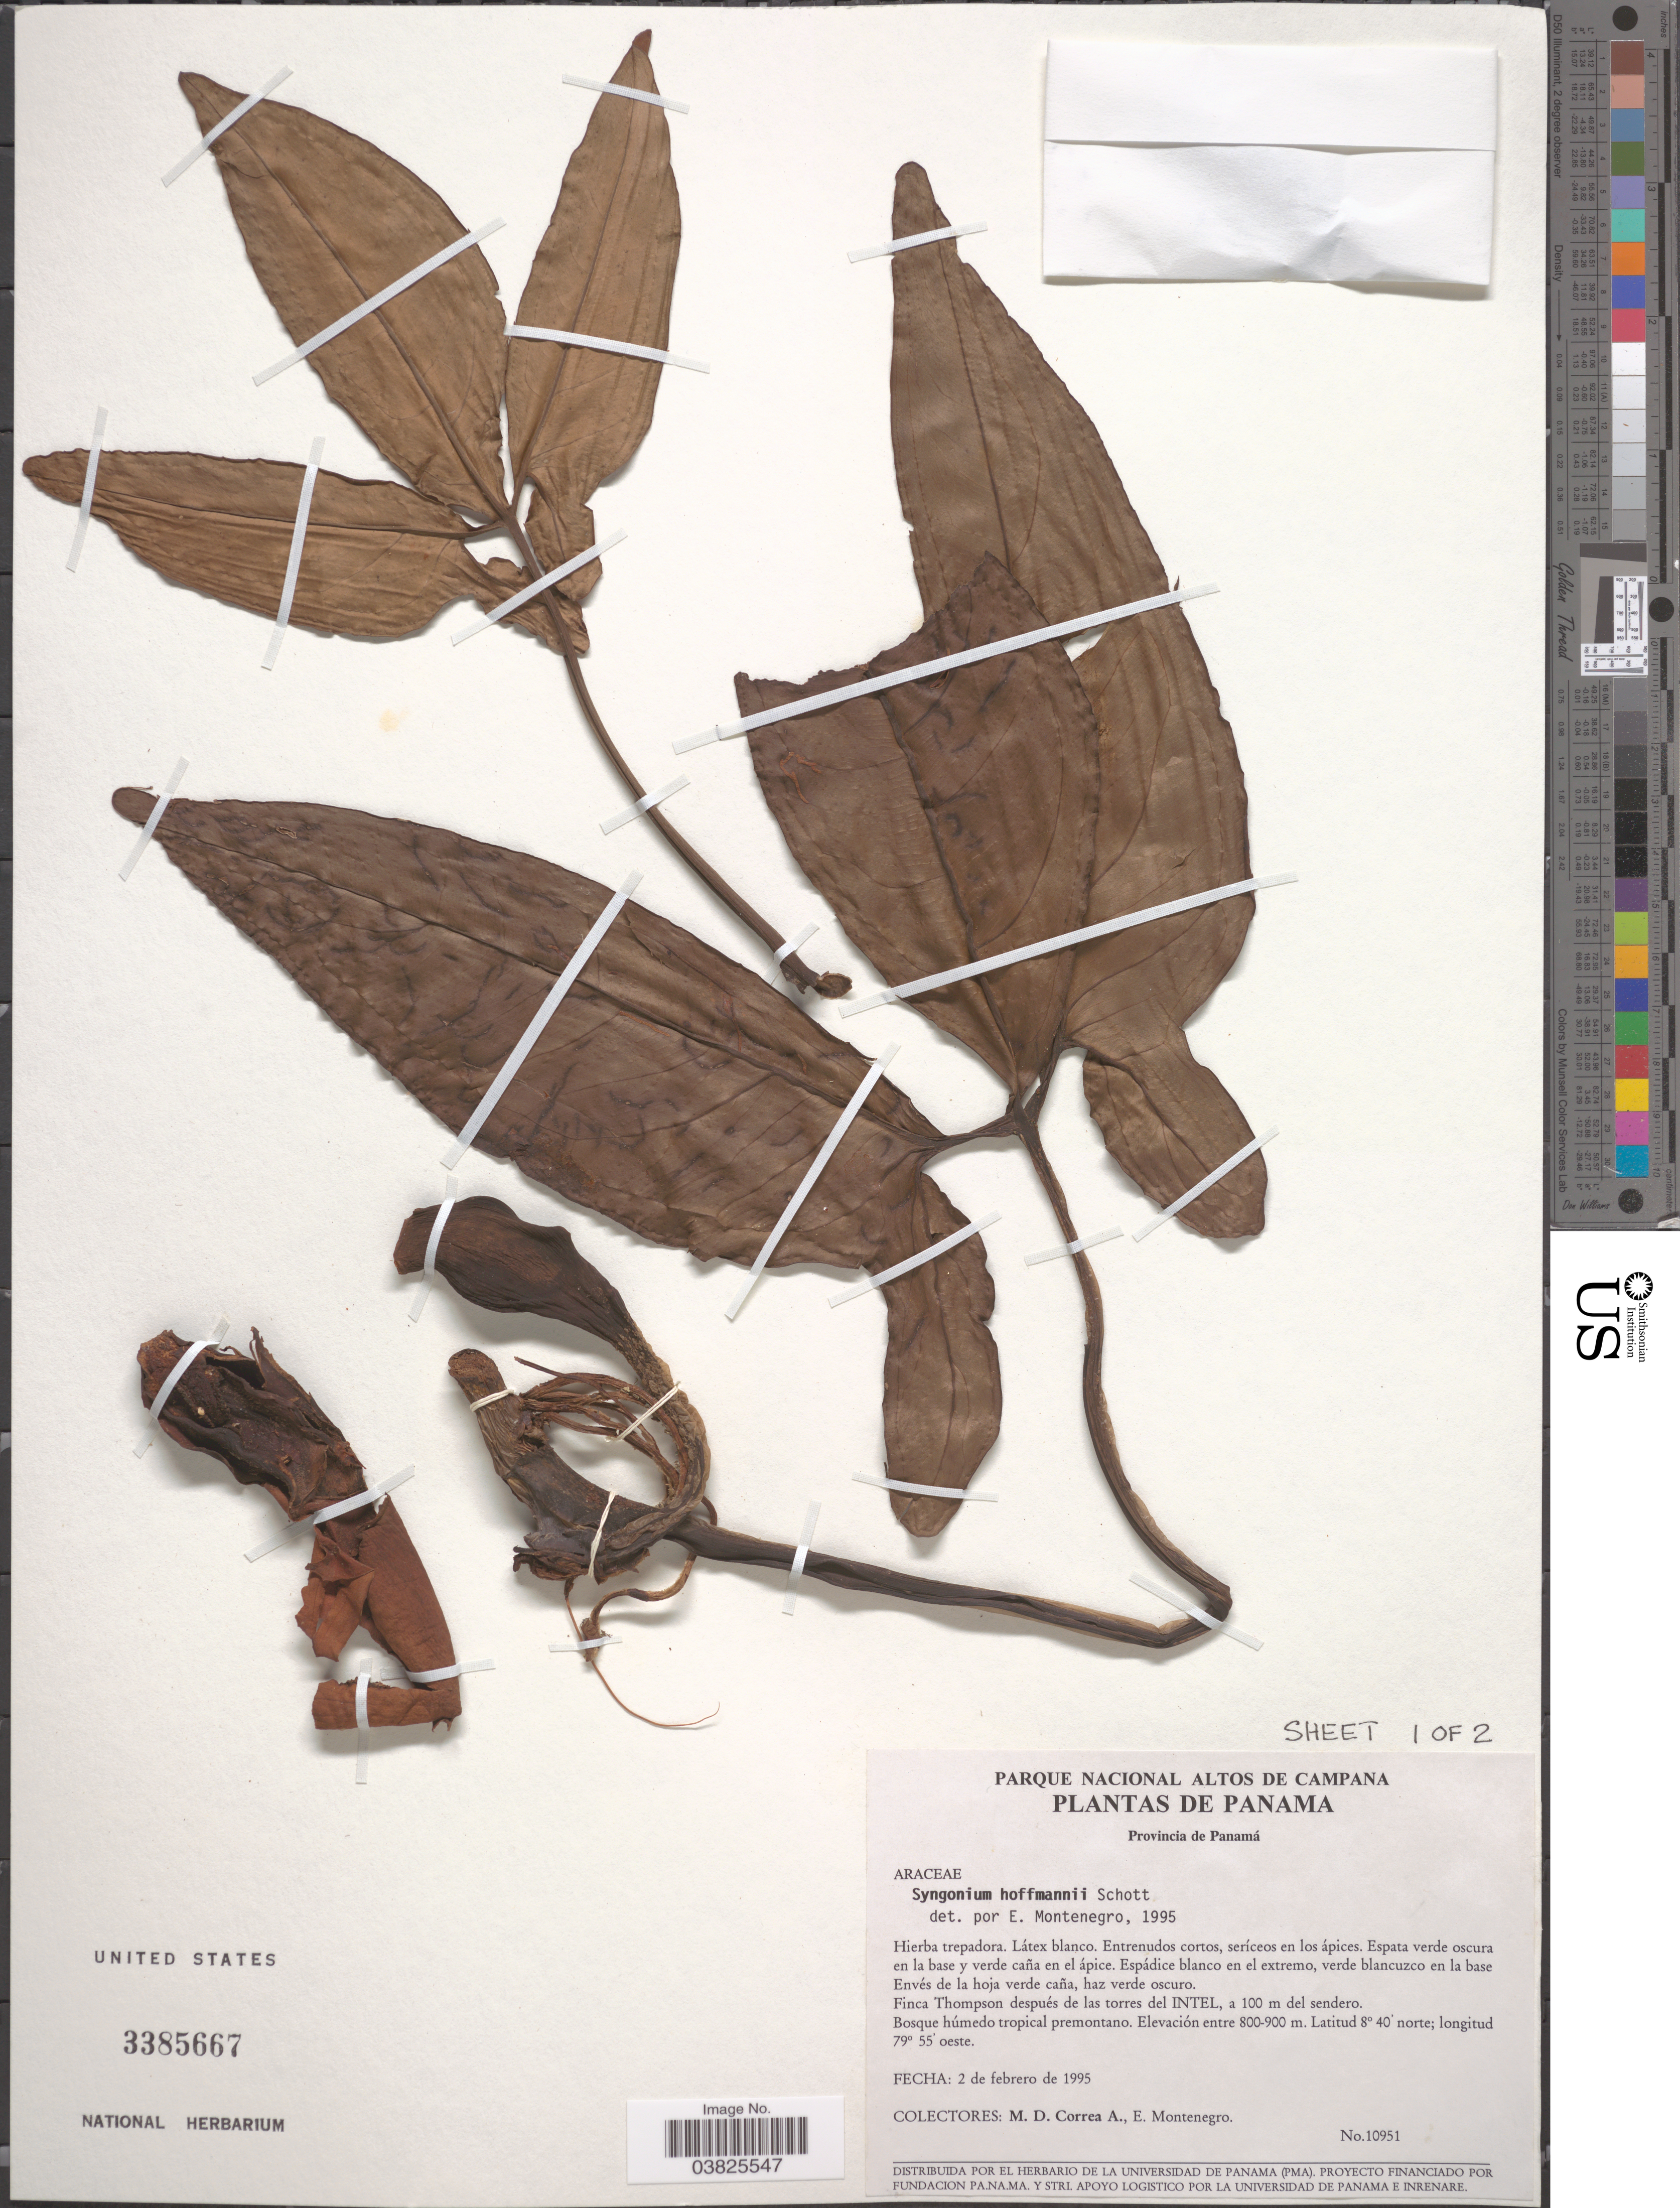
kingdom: Plantae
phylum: Tracheophyta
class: Liliopsida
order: Alismatales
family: Araceae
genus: Syngonium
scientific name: Syngonium hoffmannii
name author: Schott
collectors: M. D. Corrêa-A. & E. Montenegro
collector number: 10951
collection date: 1995-02-02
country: Panama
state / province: Panamá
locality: Finca Thompson después de las torres del Intel, a 100 m del sendero.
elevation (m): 800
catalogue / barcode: US 3385667